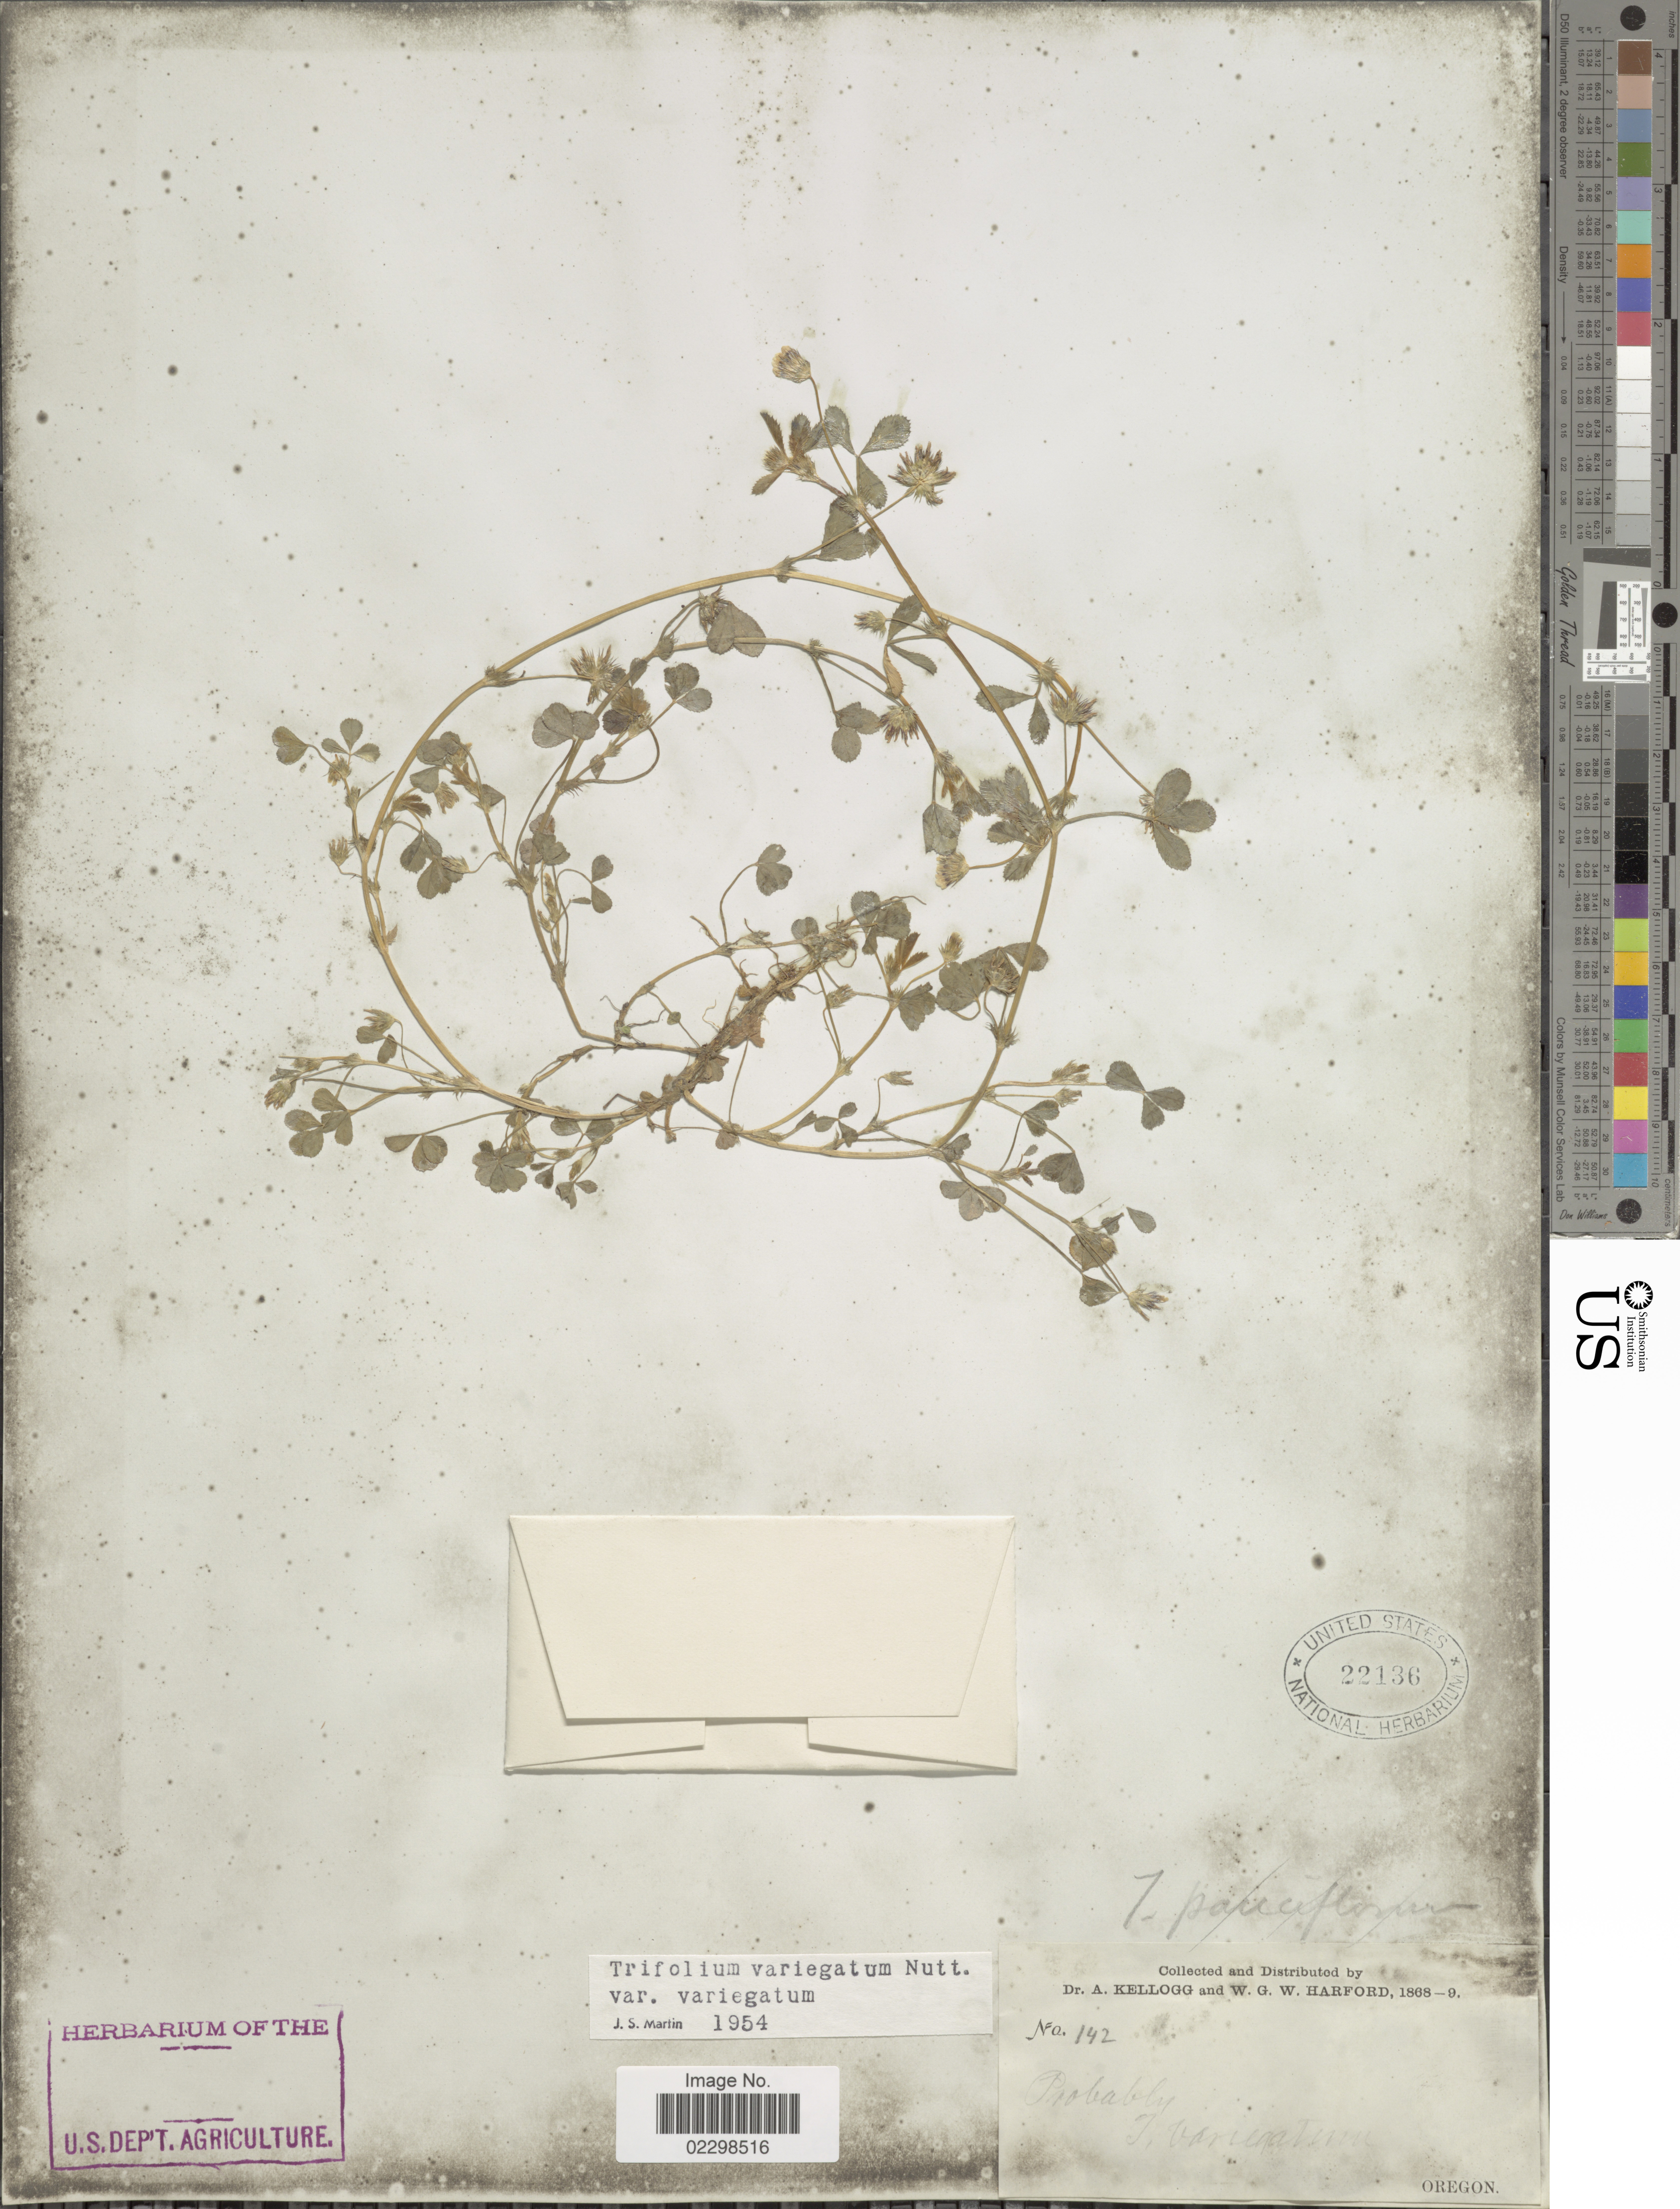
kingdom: Plantae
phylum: Tracheophyta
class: Magnoliopsida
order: Fabales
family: Fabaceae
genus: Trifolium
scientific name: Trifolium variegatum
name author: Nutt.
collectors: A. Kellogg & W. G. W. Harford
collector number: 142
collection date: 1868/1869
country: United States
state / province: Oregon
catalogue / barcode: US 22136